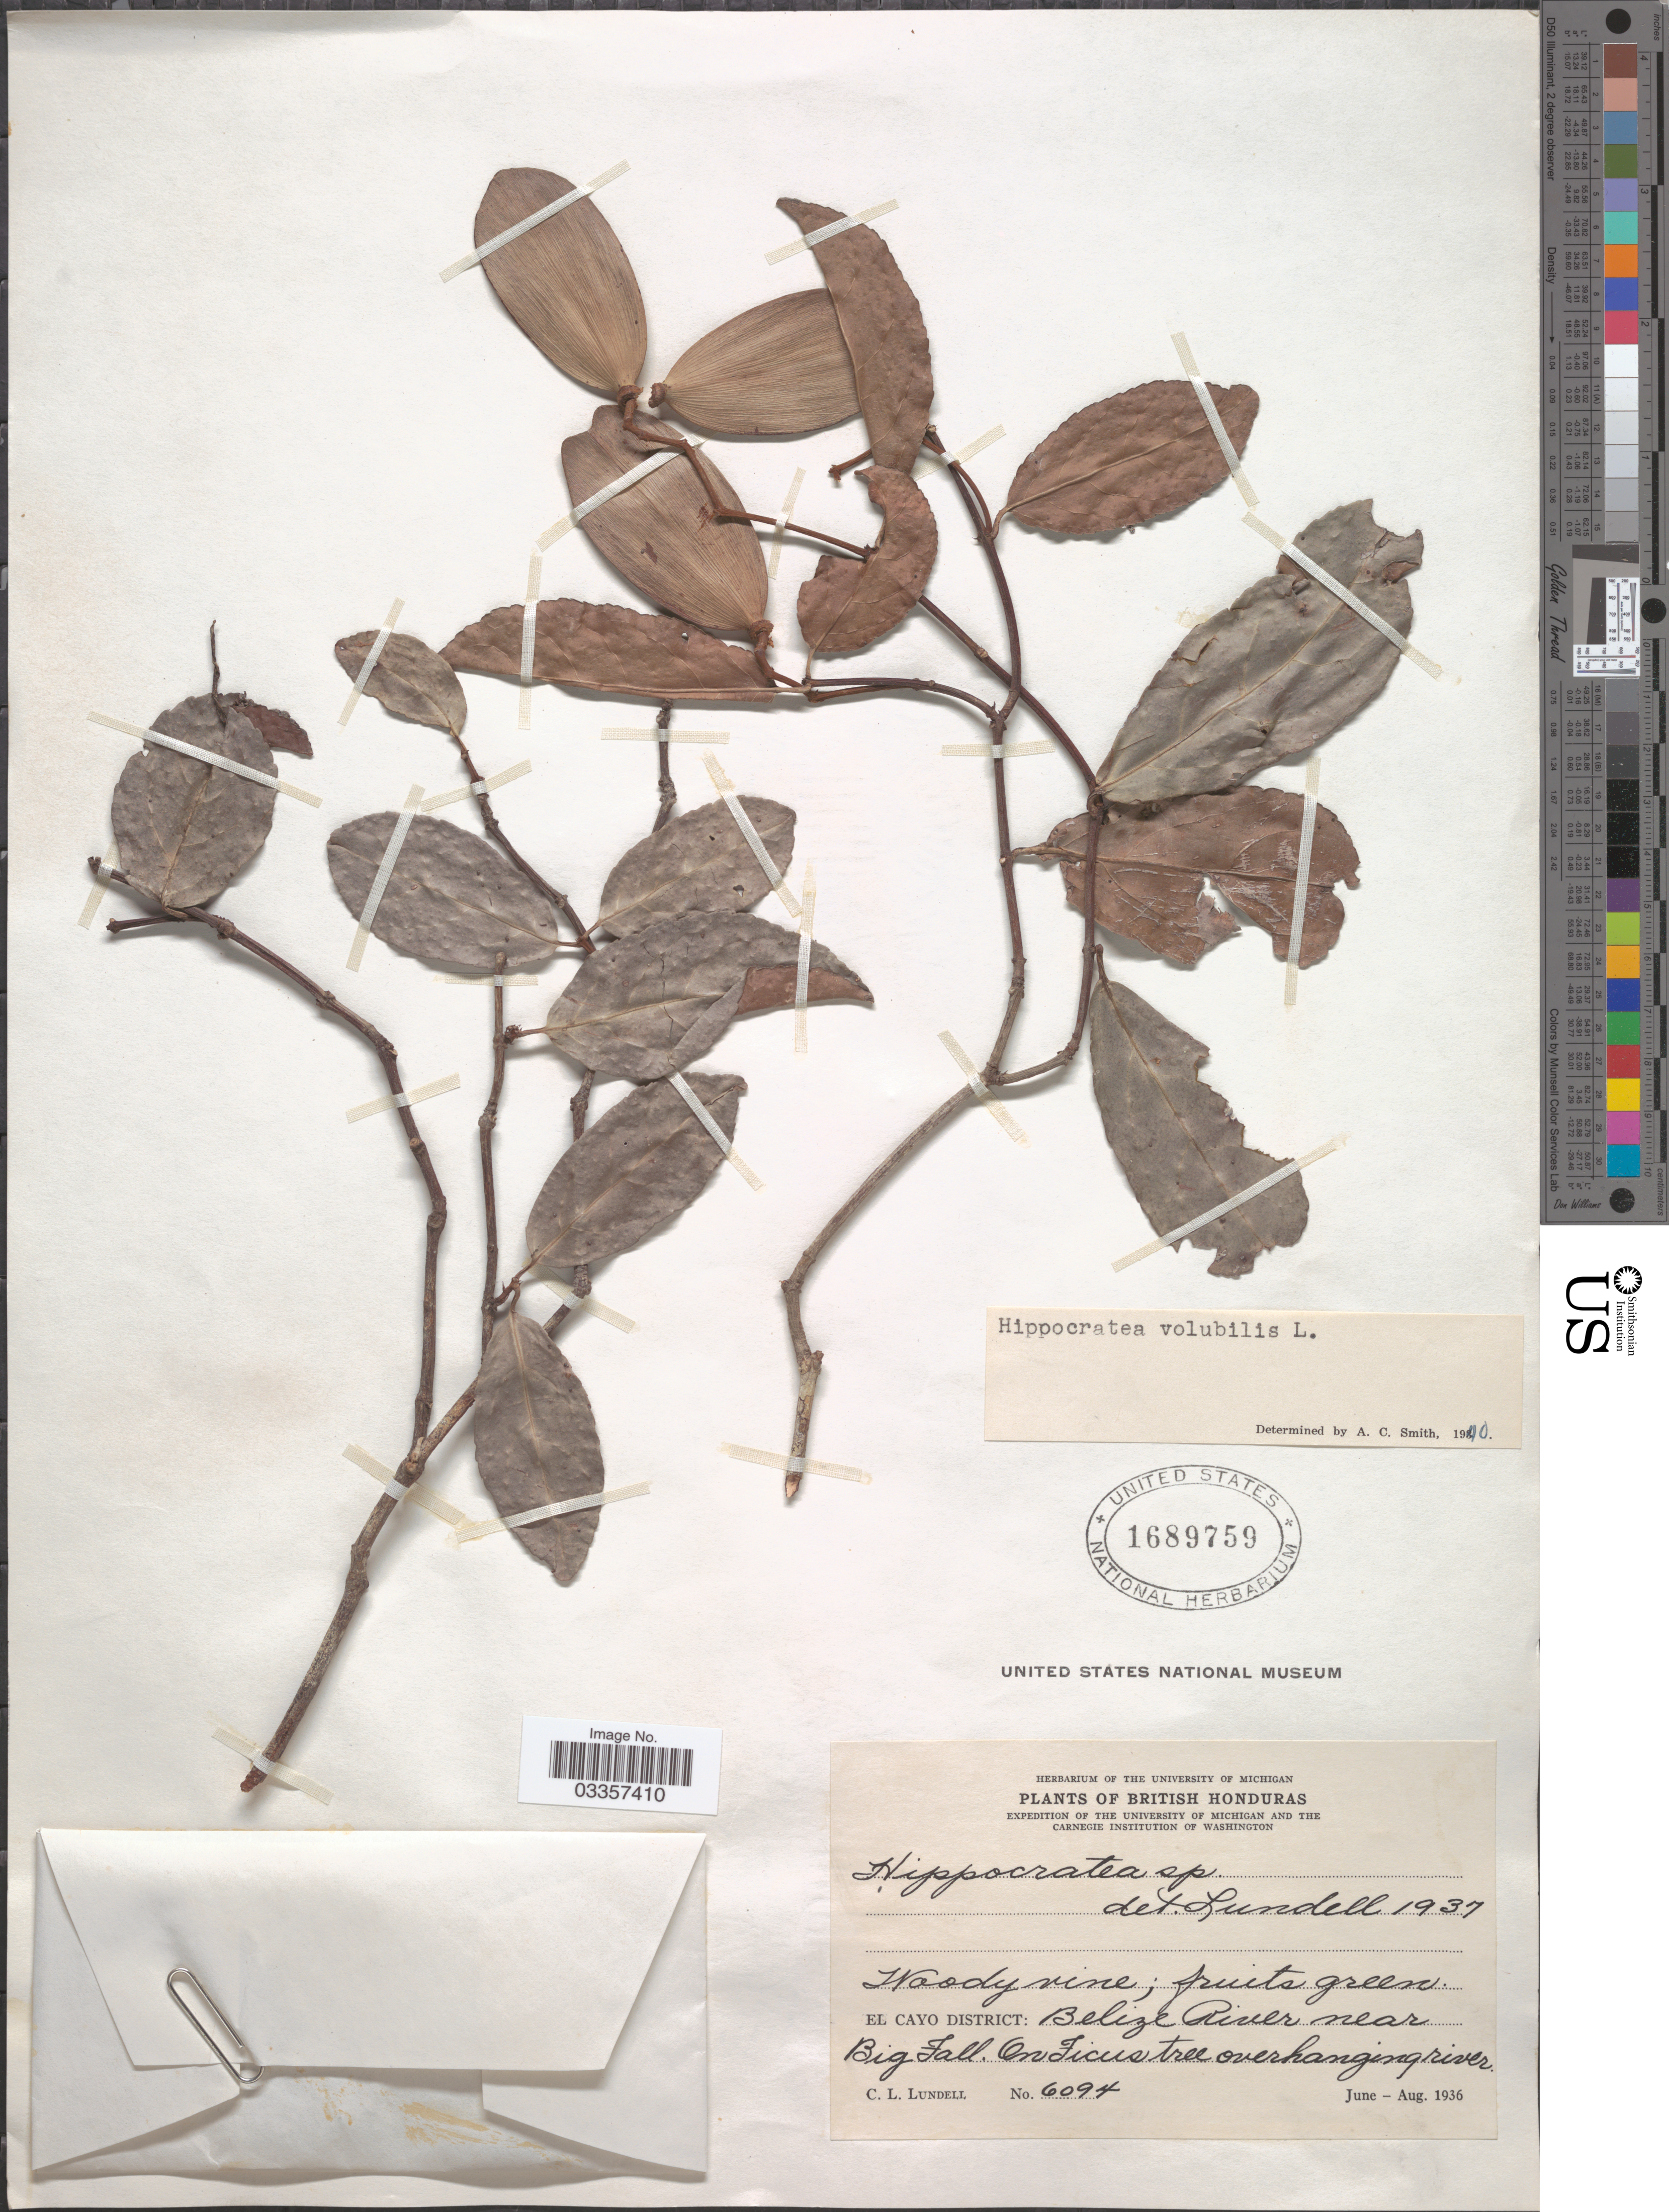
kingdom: Plantae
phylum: Tracheophyta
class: Magnoliopsida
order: Celastrales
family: Celastraceae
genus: Hippocratea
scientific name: Hippocratea volubilis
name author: L.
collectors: C. L. Lundell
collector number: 6094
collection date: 1936-06/1936-08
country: Belize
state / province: Cayo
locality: British Honduras. El Cayo District: Belize River, near Big Fall. On Ficus tree overhanging river. [unsure placement]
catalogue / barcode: US 1689759